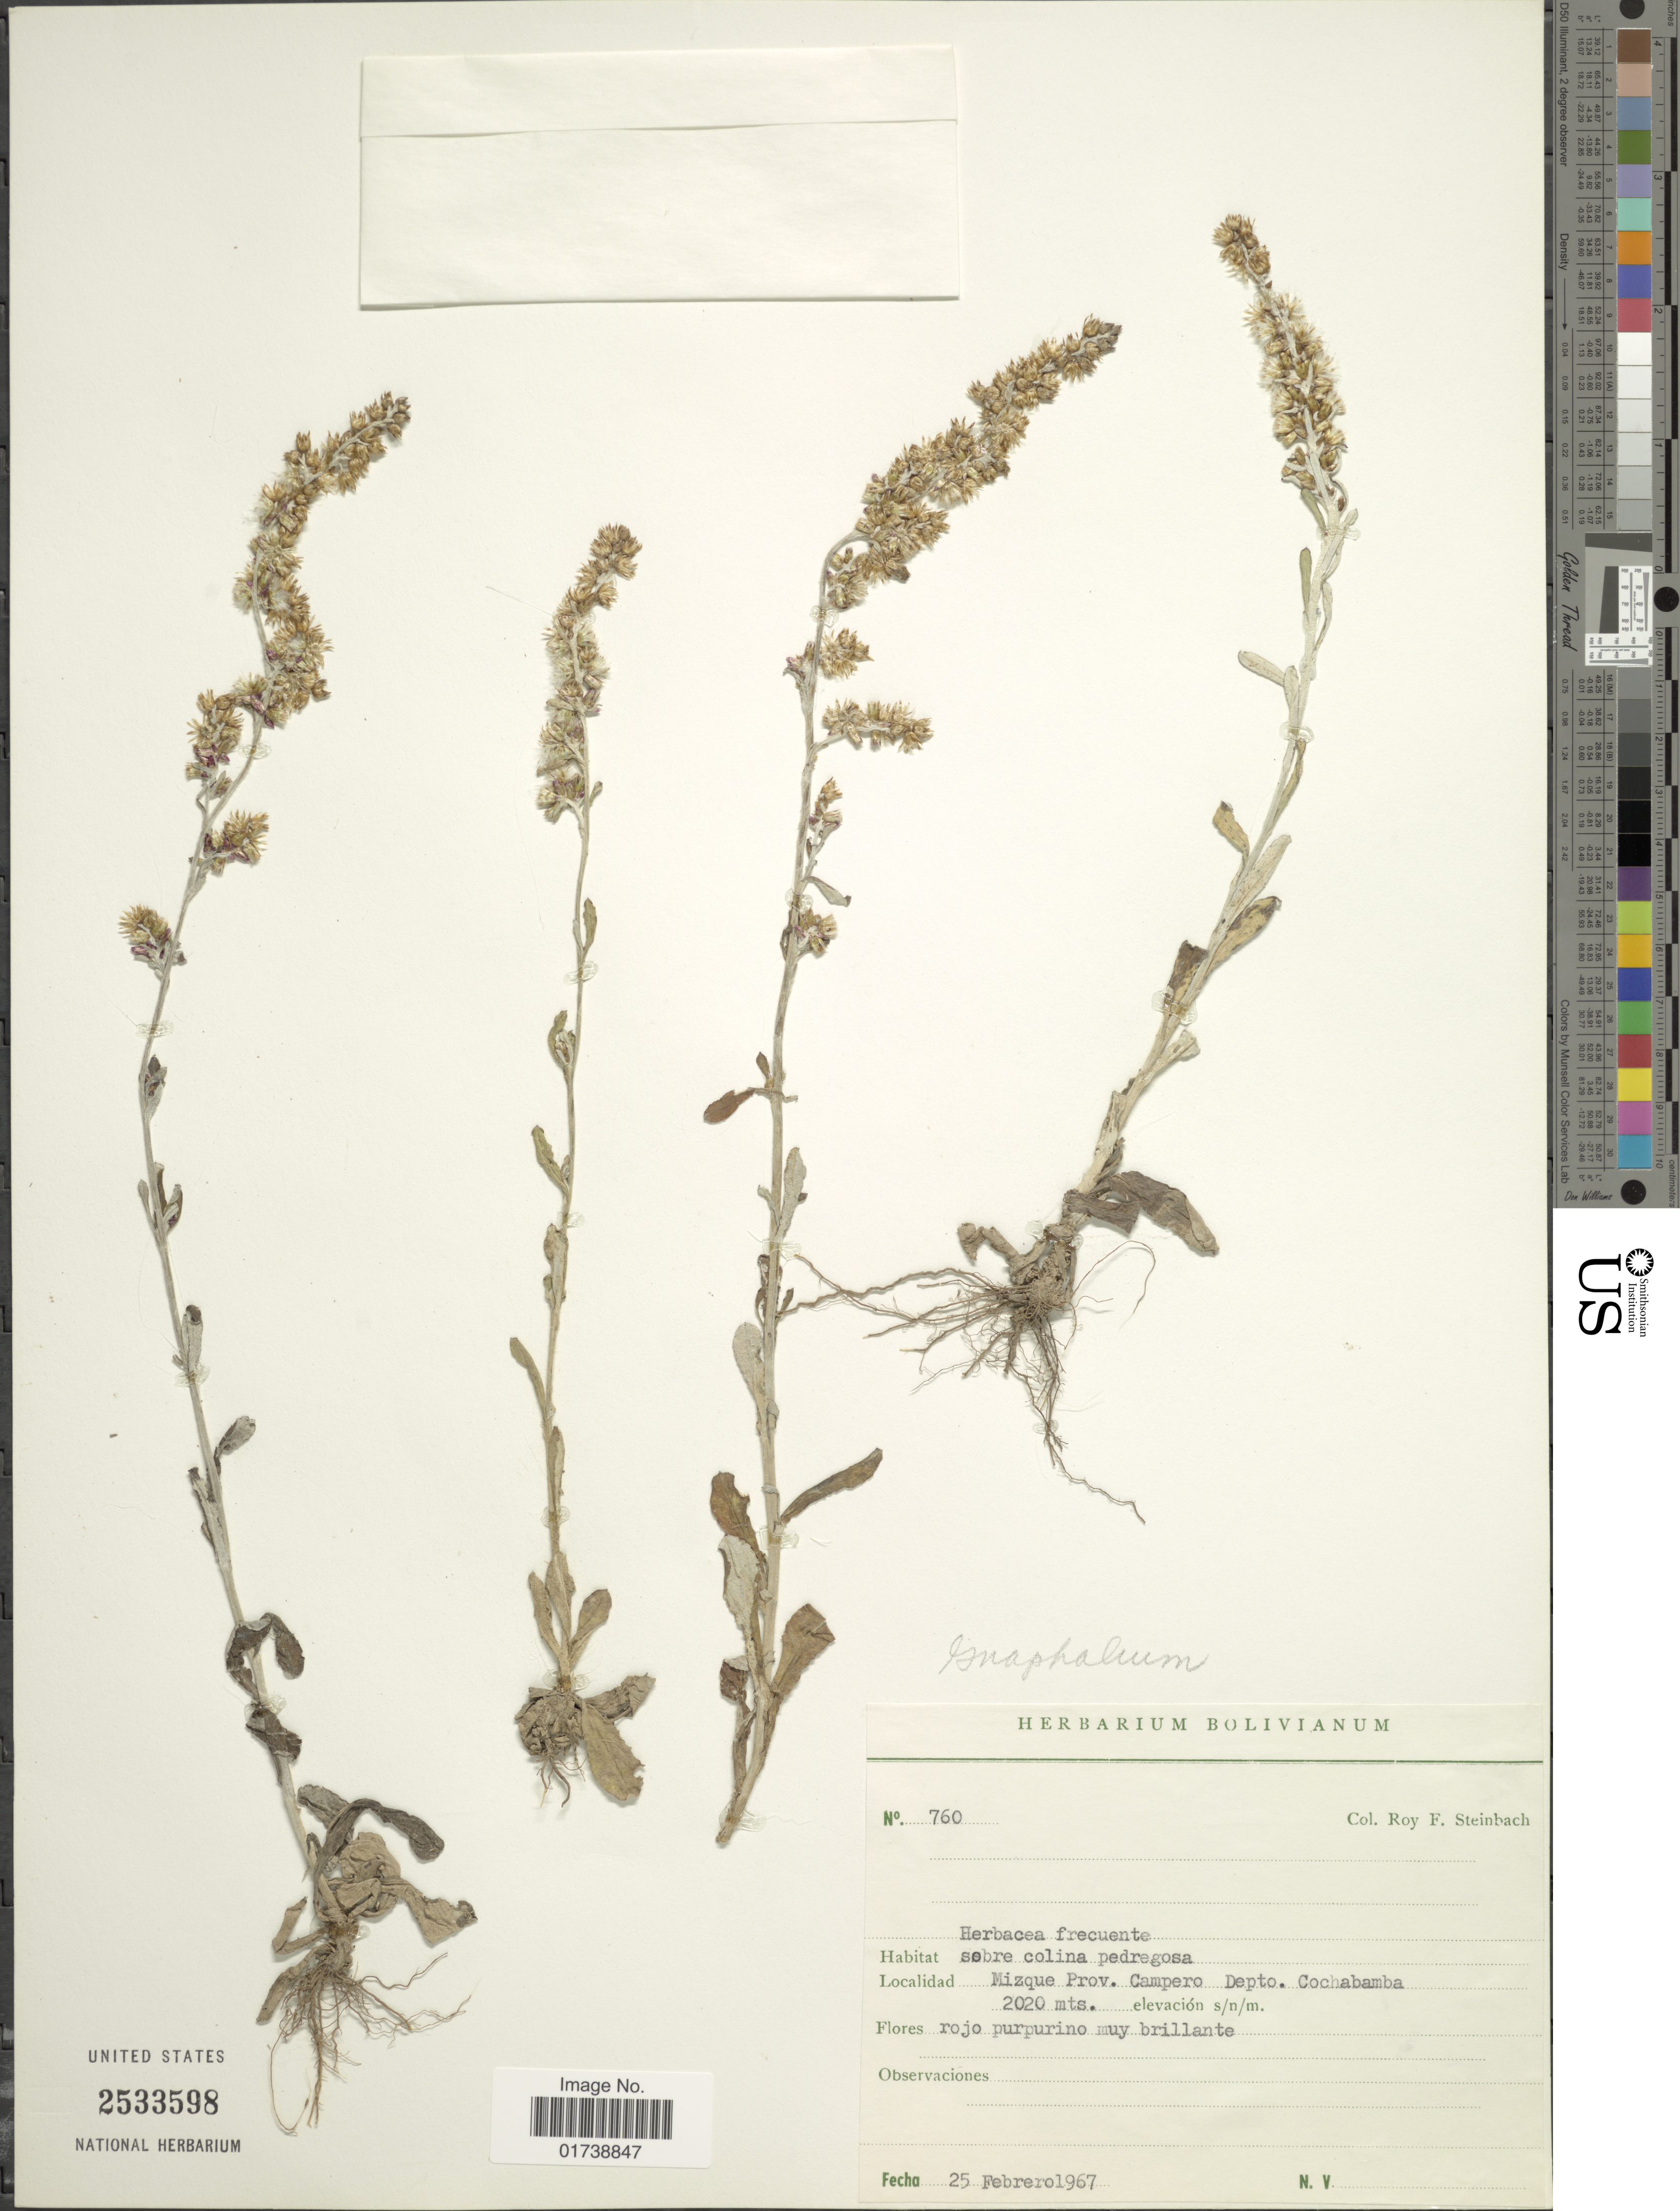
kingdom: Plantae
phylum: Tracheophyta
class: Magnoliopsida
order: Asterales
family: Asteraceae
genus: Gamochaeta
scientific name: Gamochaeta sp.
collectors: R. F. Steinbach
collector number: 760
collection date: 1967-02-25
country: Bolivia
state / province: Cochabamba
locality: Mizque Prov. Campero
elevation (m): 2020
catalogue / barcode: US 2533598